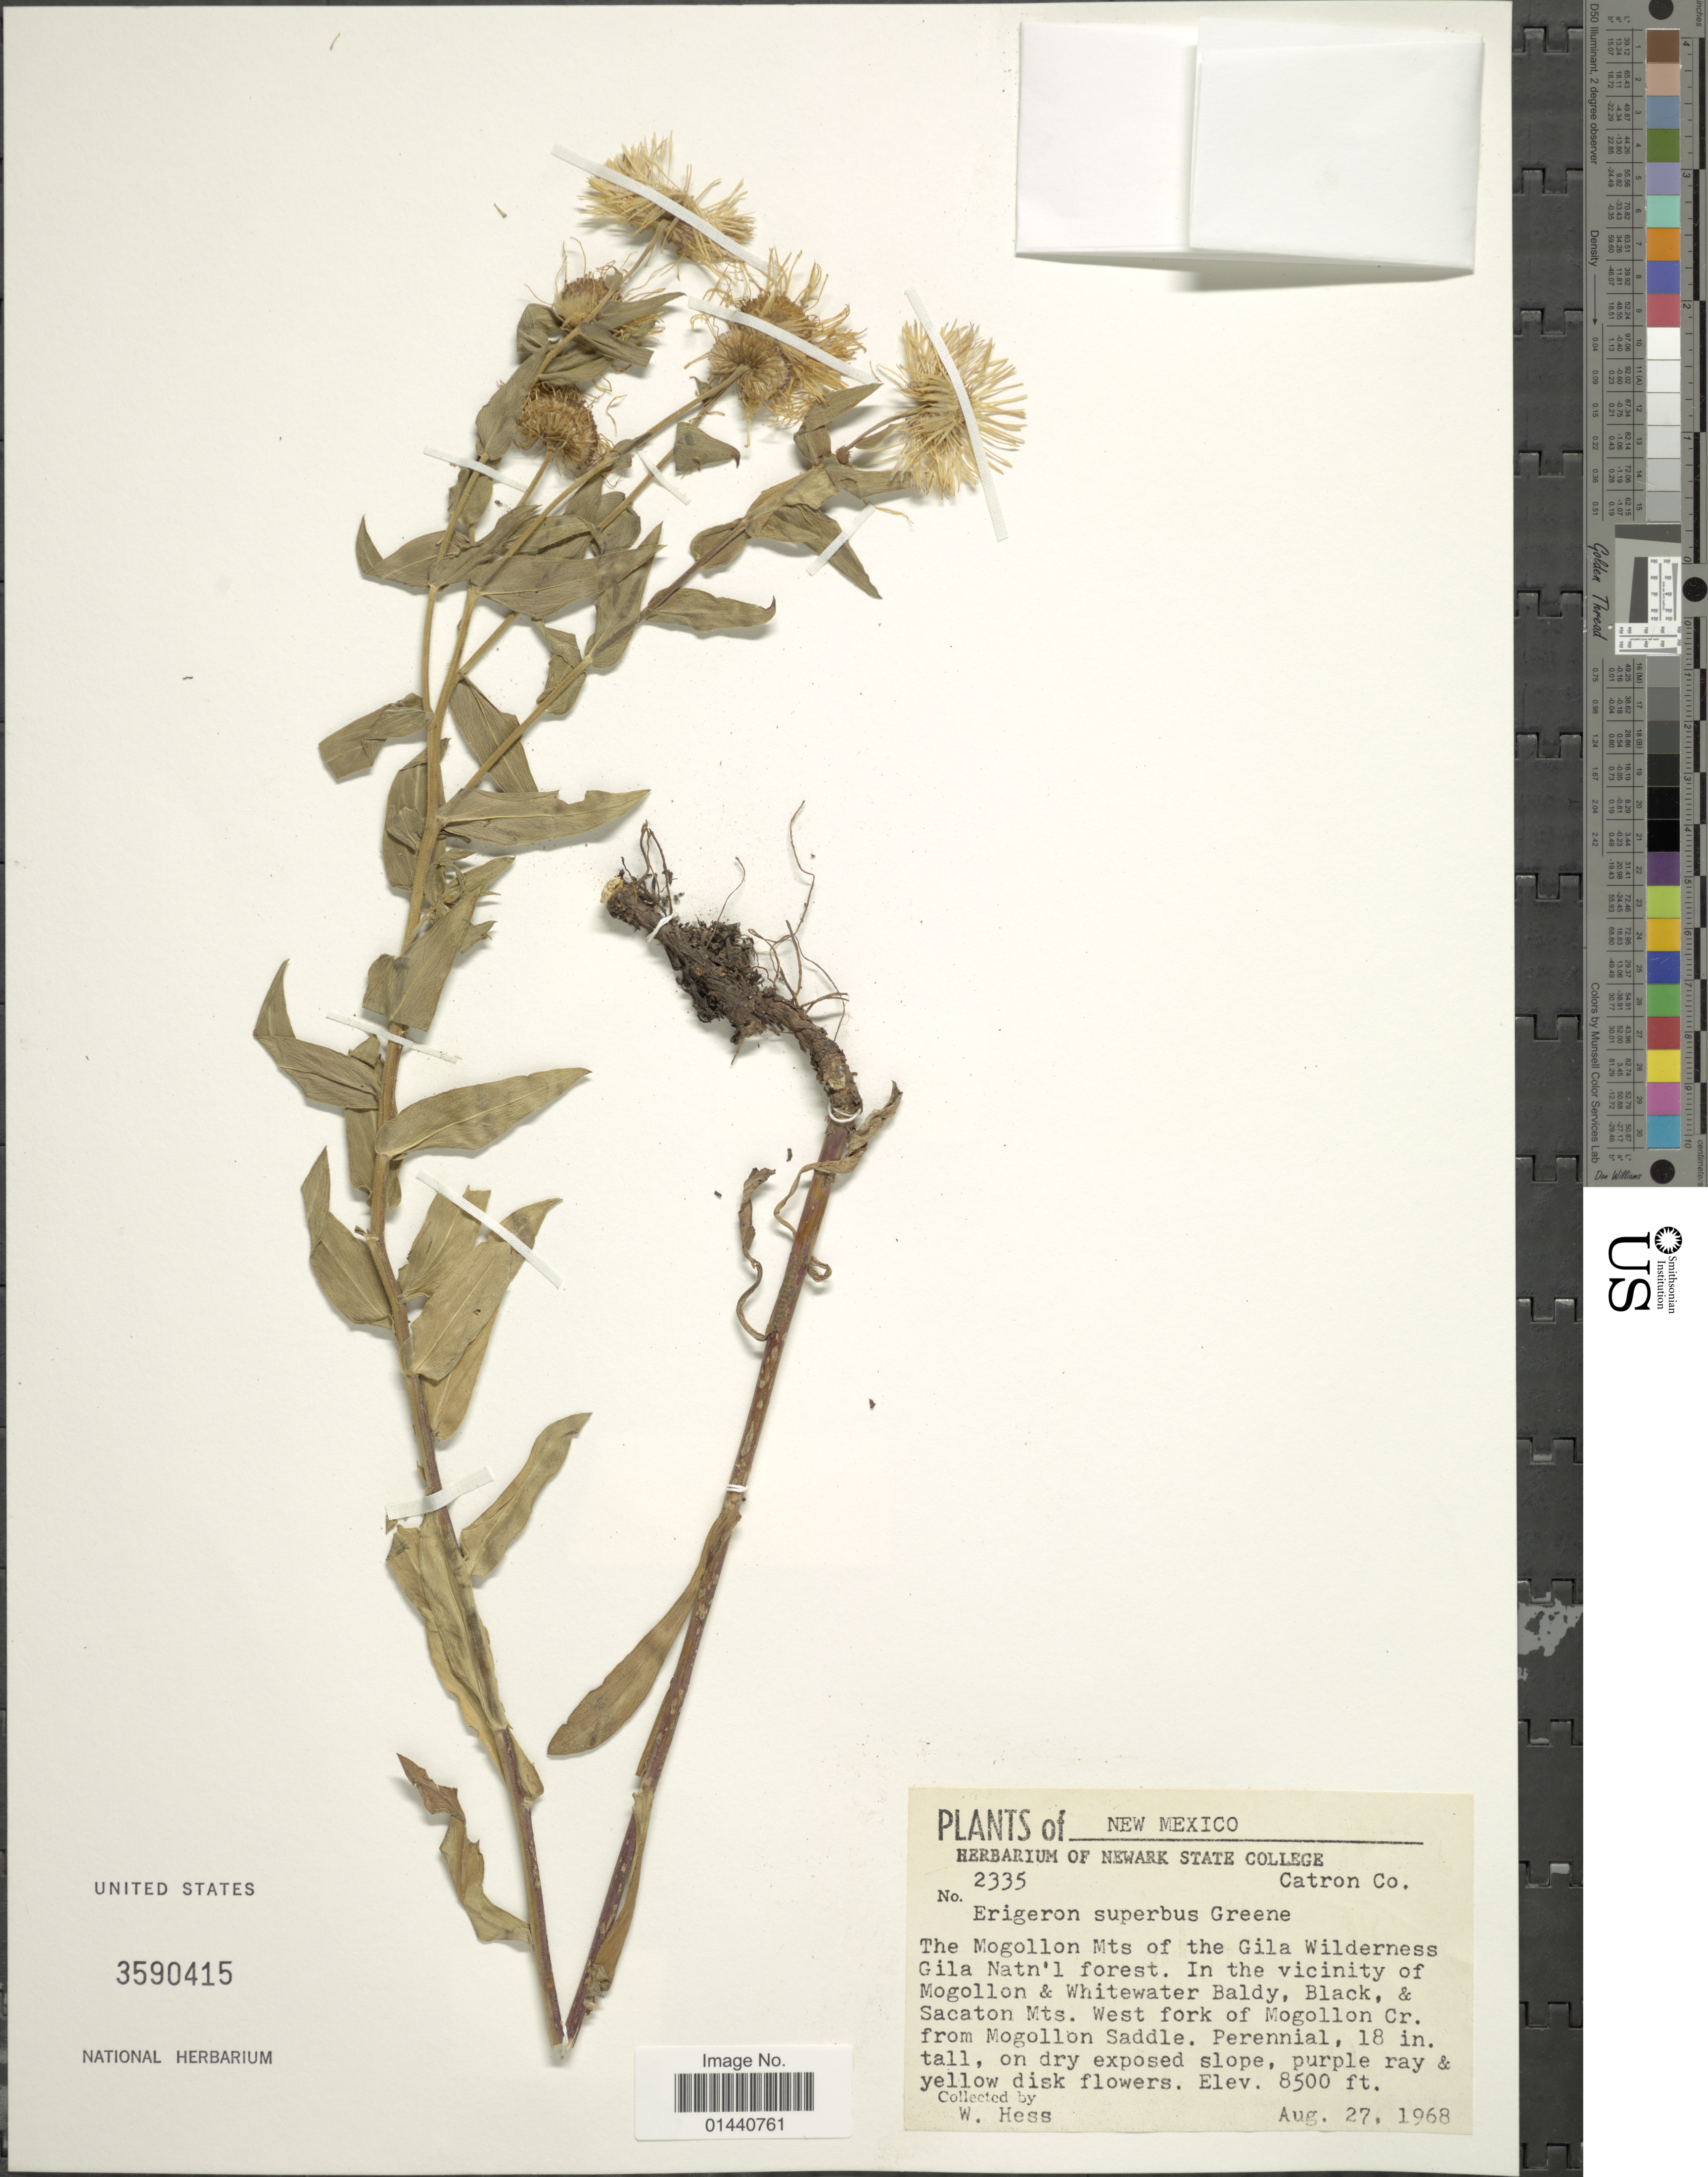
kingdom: Plantae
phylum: Tracheophyta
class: Magnoliopsida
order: Asterales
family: Asteraceae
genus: Erigeron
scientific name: Erigeron superbus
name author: Greene ex Rydb.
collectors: W. Hess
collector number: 2335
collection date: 1968-08-27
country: United States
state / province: New Mexico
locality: The Mogollon Mts of the Gila Wilderness Gila Natn'l forest. In the vicinity of Mogollon & Whitewater Baldy, Black, & Sacaton Mts. West fork of Mogollon Cr. from Mogollon Saddle.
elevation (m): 2591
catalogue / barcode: US 3590415